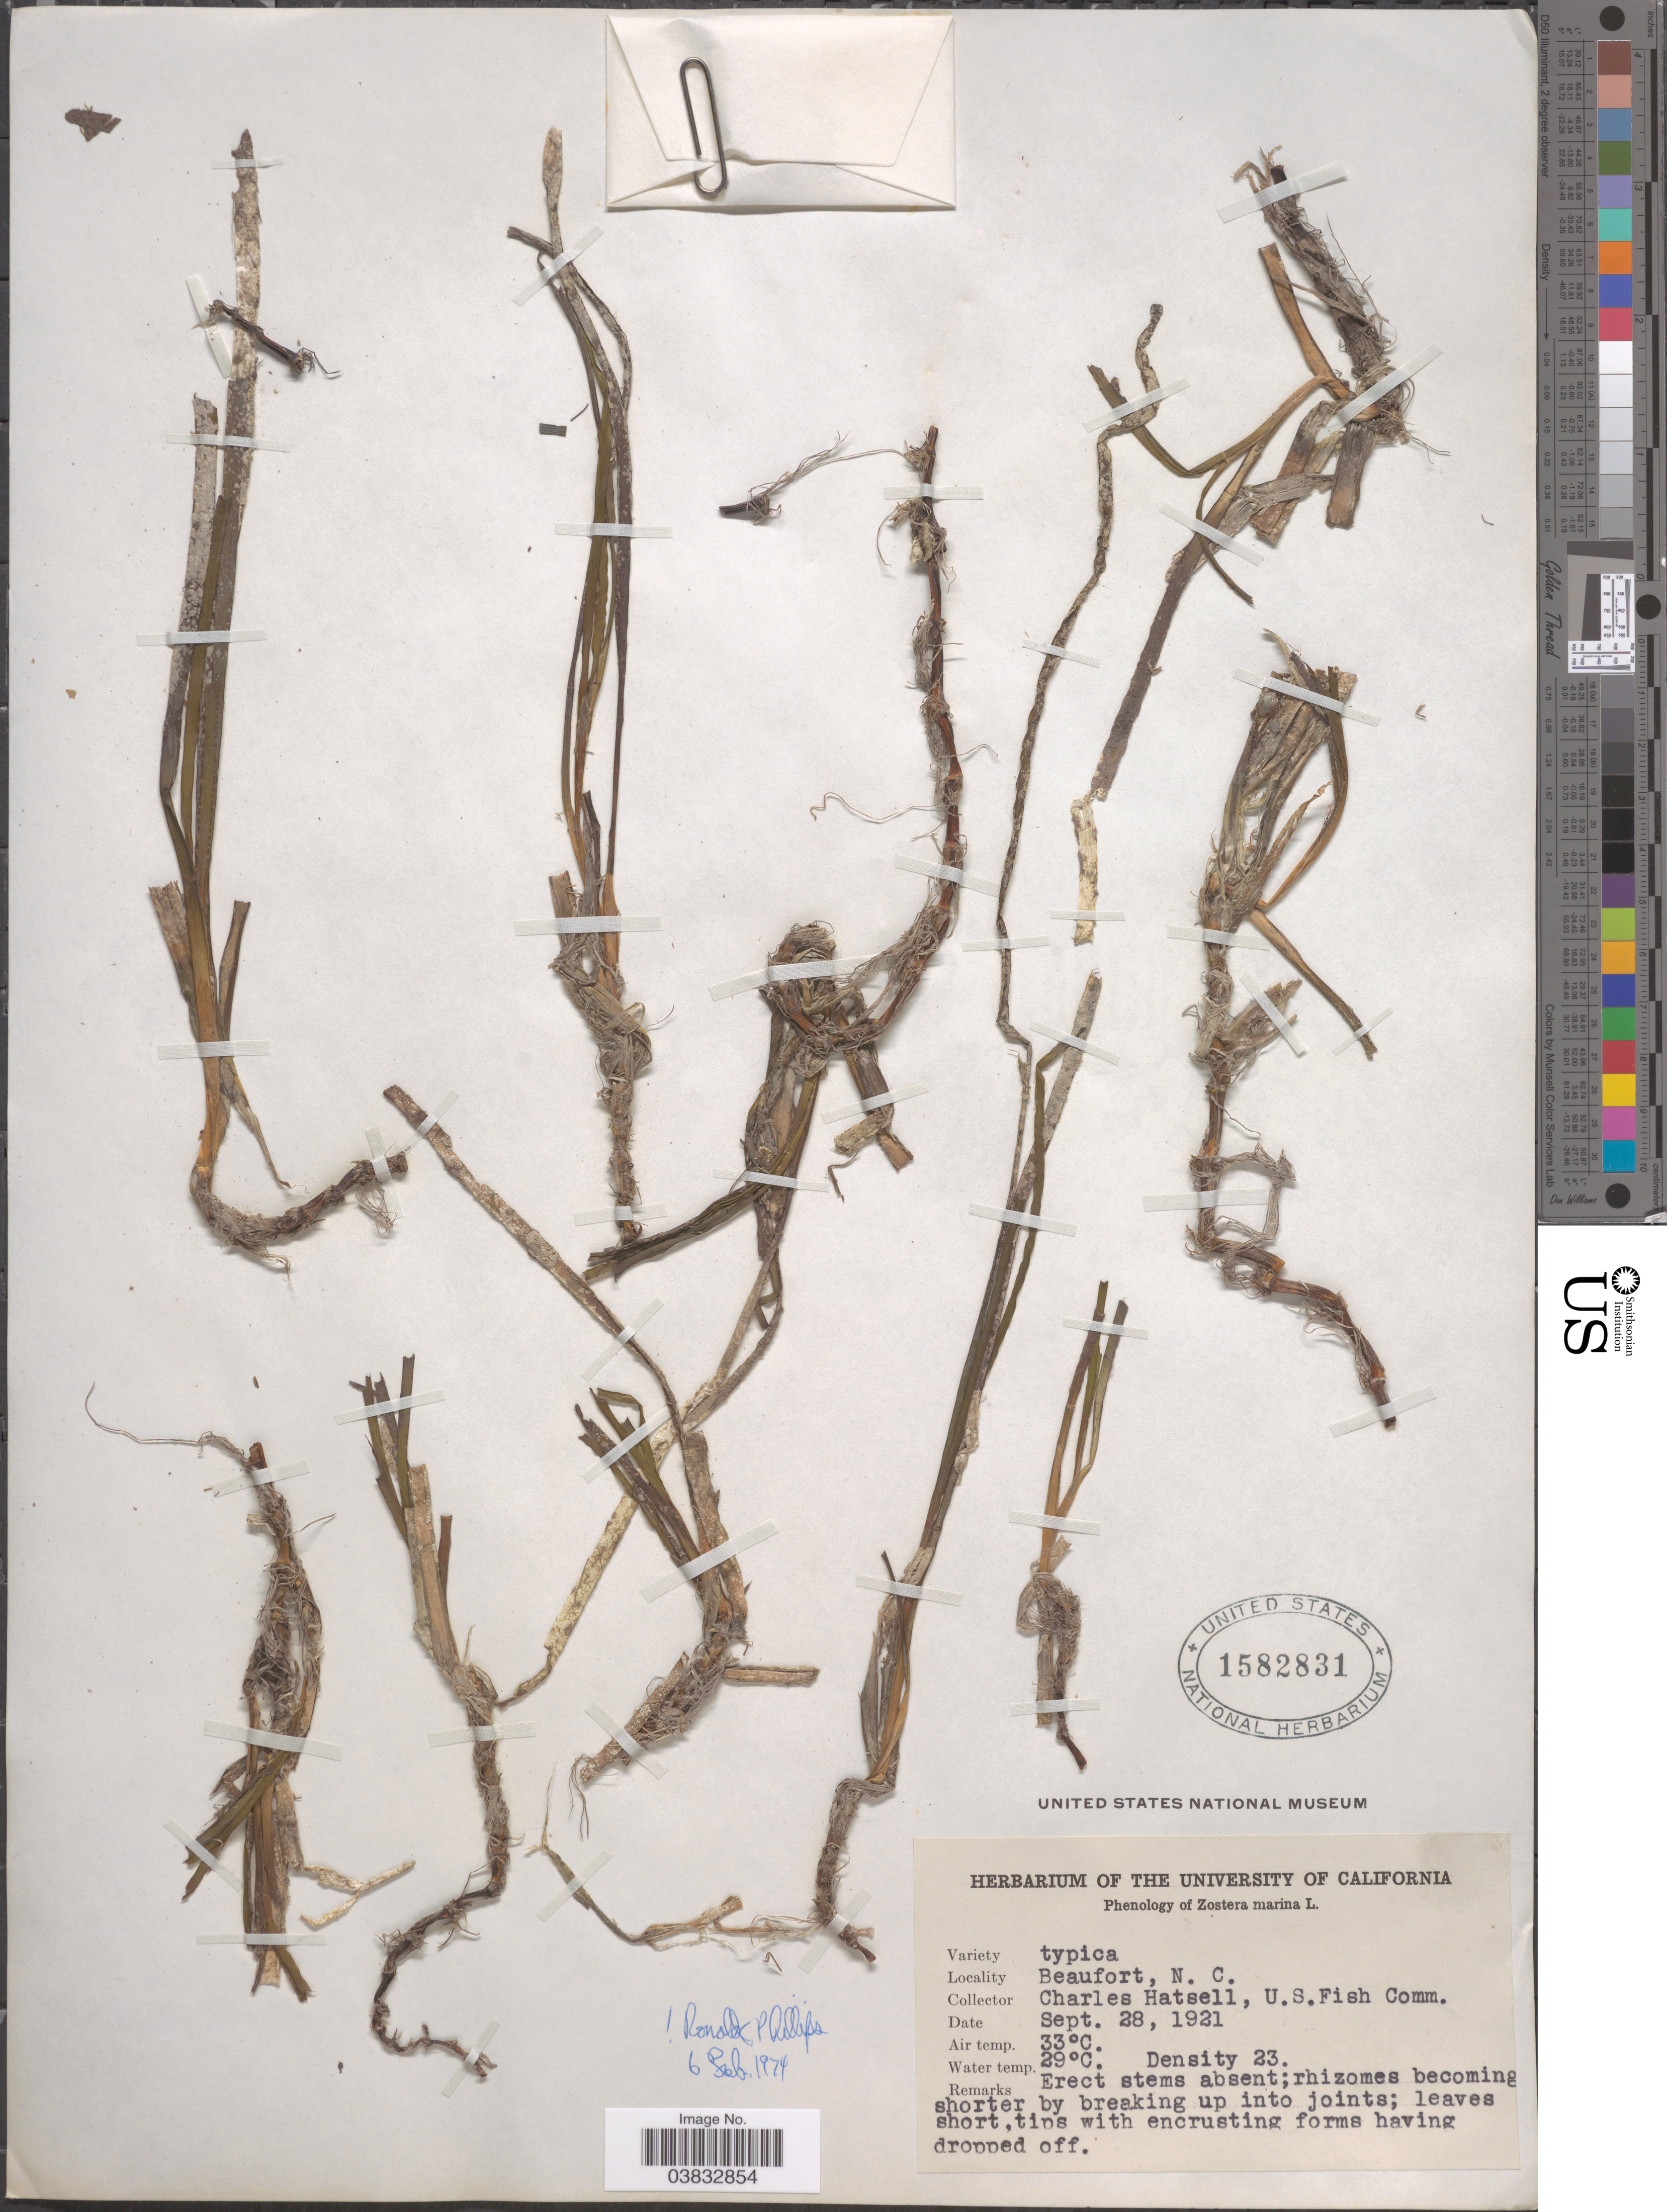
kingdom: Plantae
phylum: Tracheophyta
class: Liliopsida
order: Alismatales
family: Zosteraceae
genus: Zostera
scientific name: Zostera marina var. typica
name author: L.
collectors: C. Hatsell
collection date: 1921-09-28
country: United States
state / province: North Carolina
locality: Beaufort.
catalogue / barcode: US 1582831